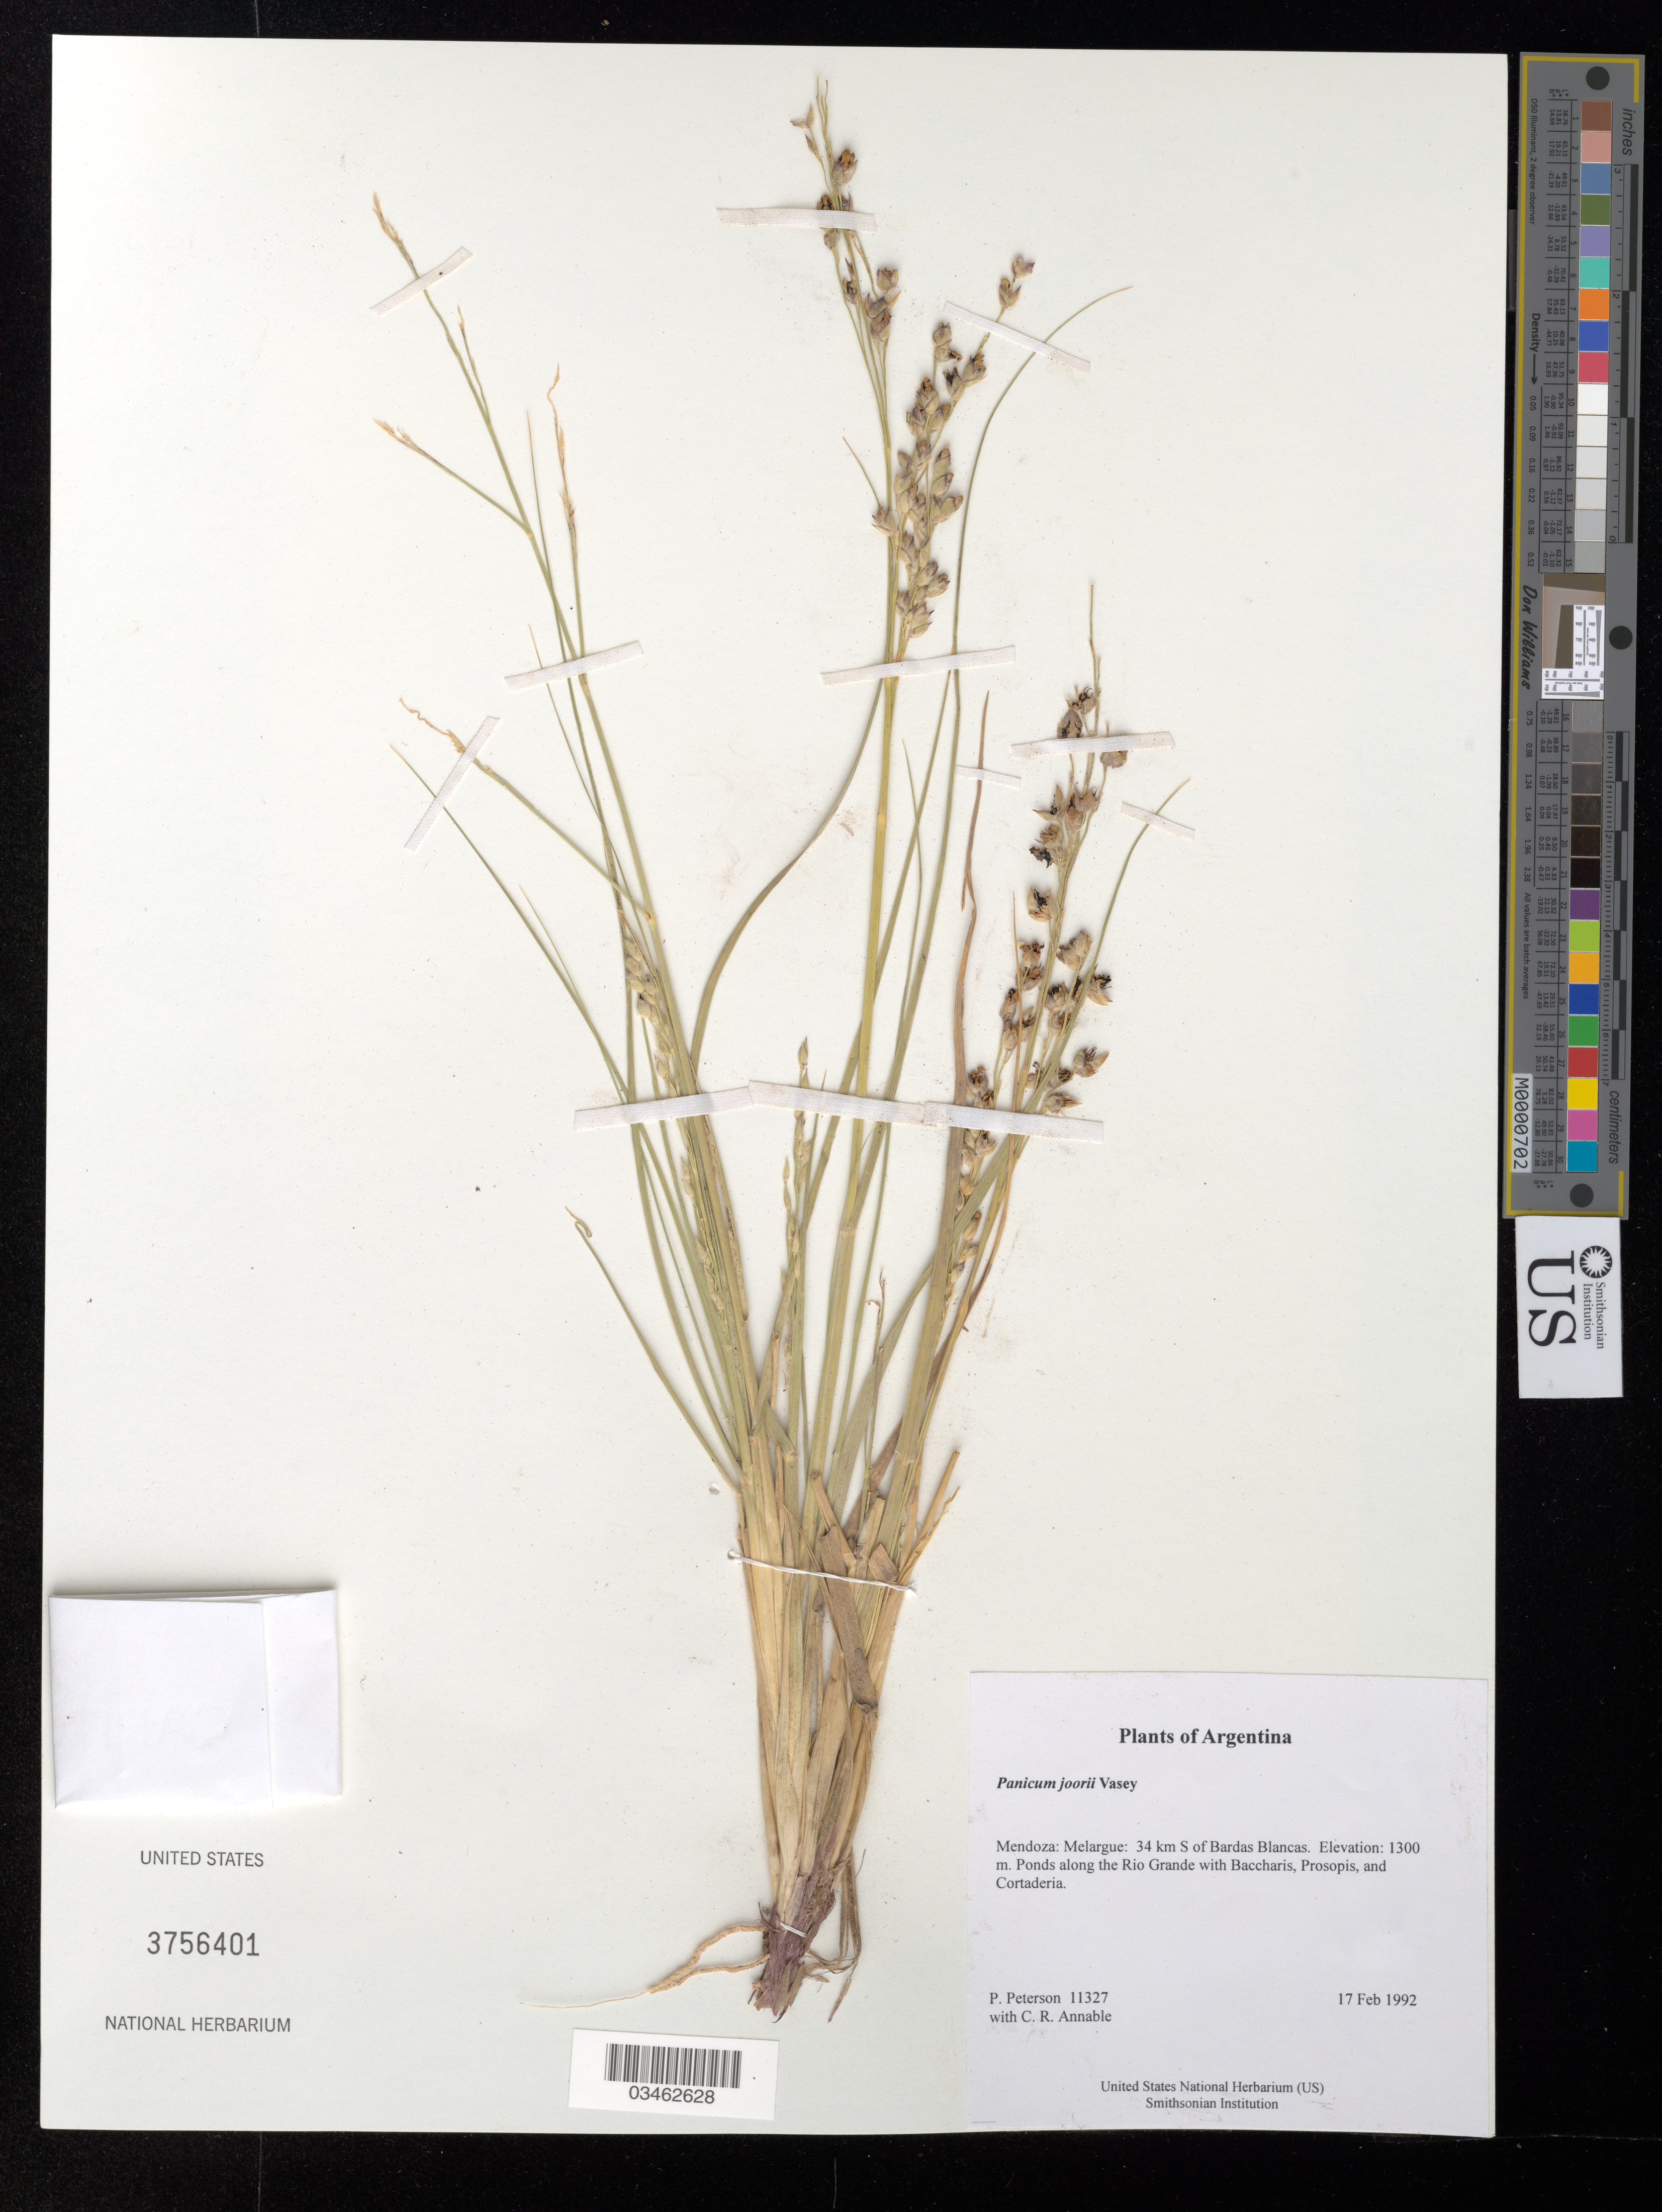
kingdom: Plantae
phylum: Tracheophyta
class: Liliopsida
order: Poales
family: Poaceae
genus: Panicum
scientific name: Panicum sp.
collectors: P. M. Peterson & C. R. Annable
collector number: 11327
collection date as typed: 17 Feb 1992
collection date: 1992-02-17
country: Argentina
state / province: Mendoza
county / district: Melargue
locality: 34 km S of Bardas Blancas.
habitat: Ponds along the Rio Grande with Baccharis, Prosopis, and Cortaderia.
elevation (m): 1300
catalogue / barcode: US 3756401